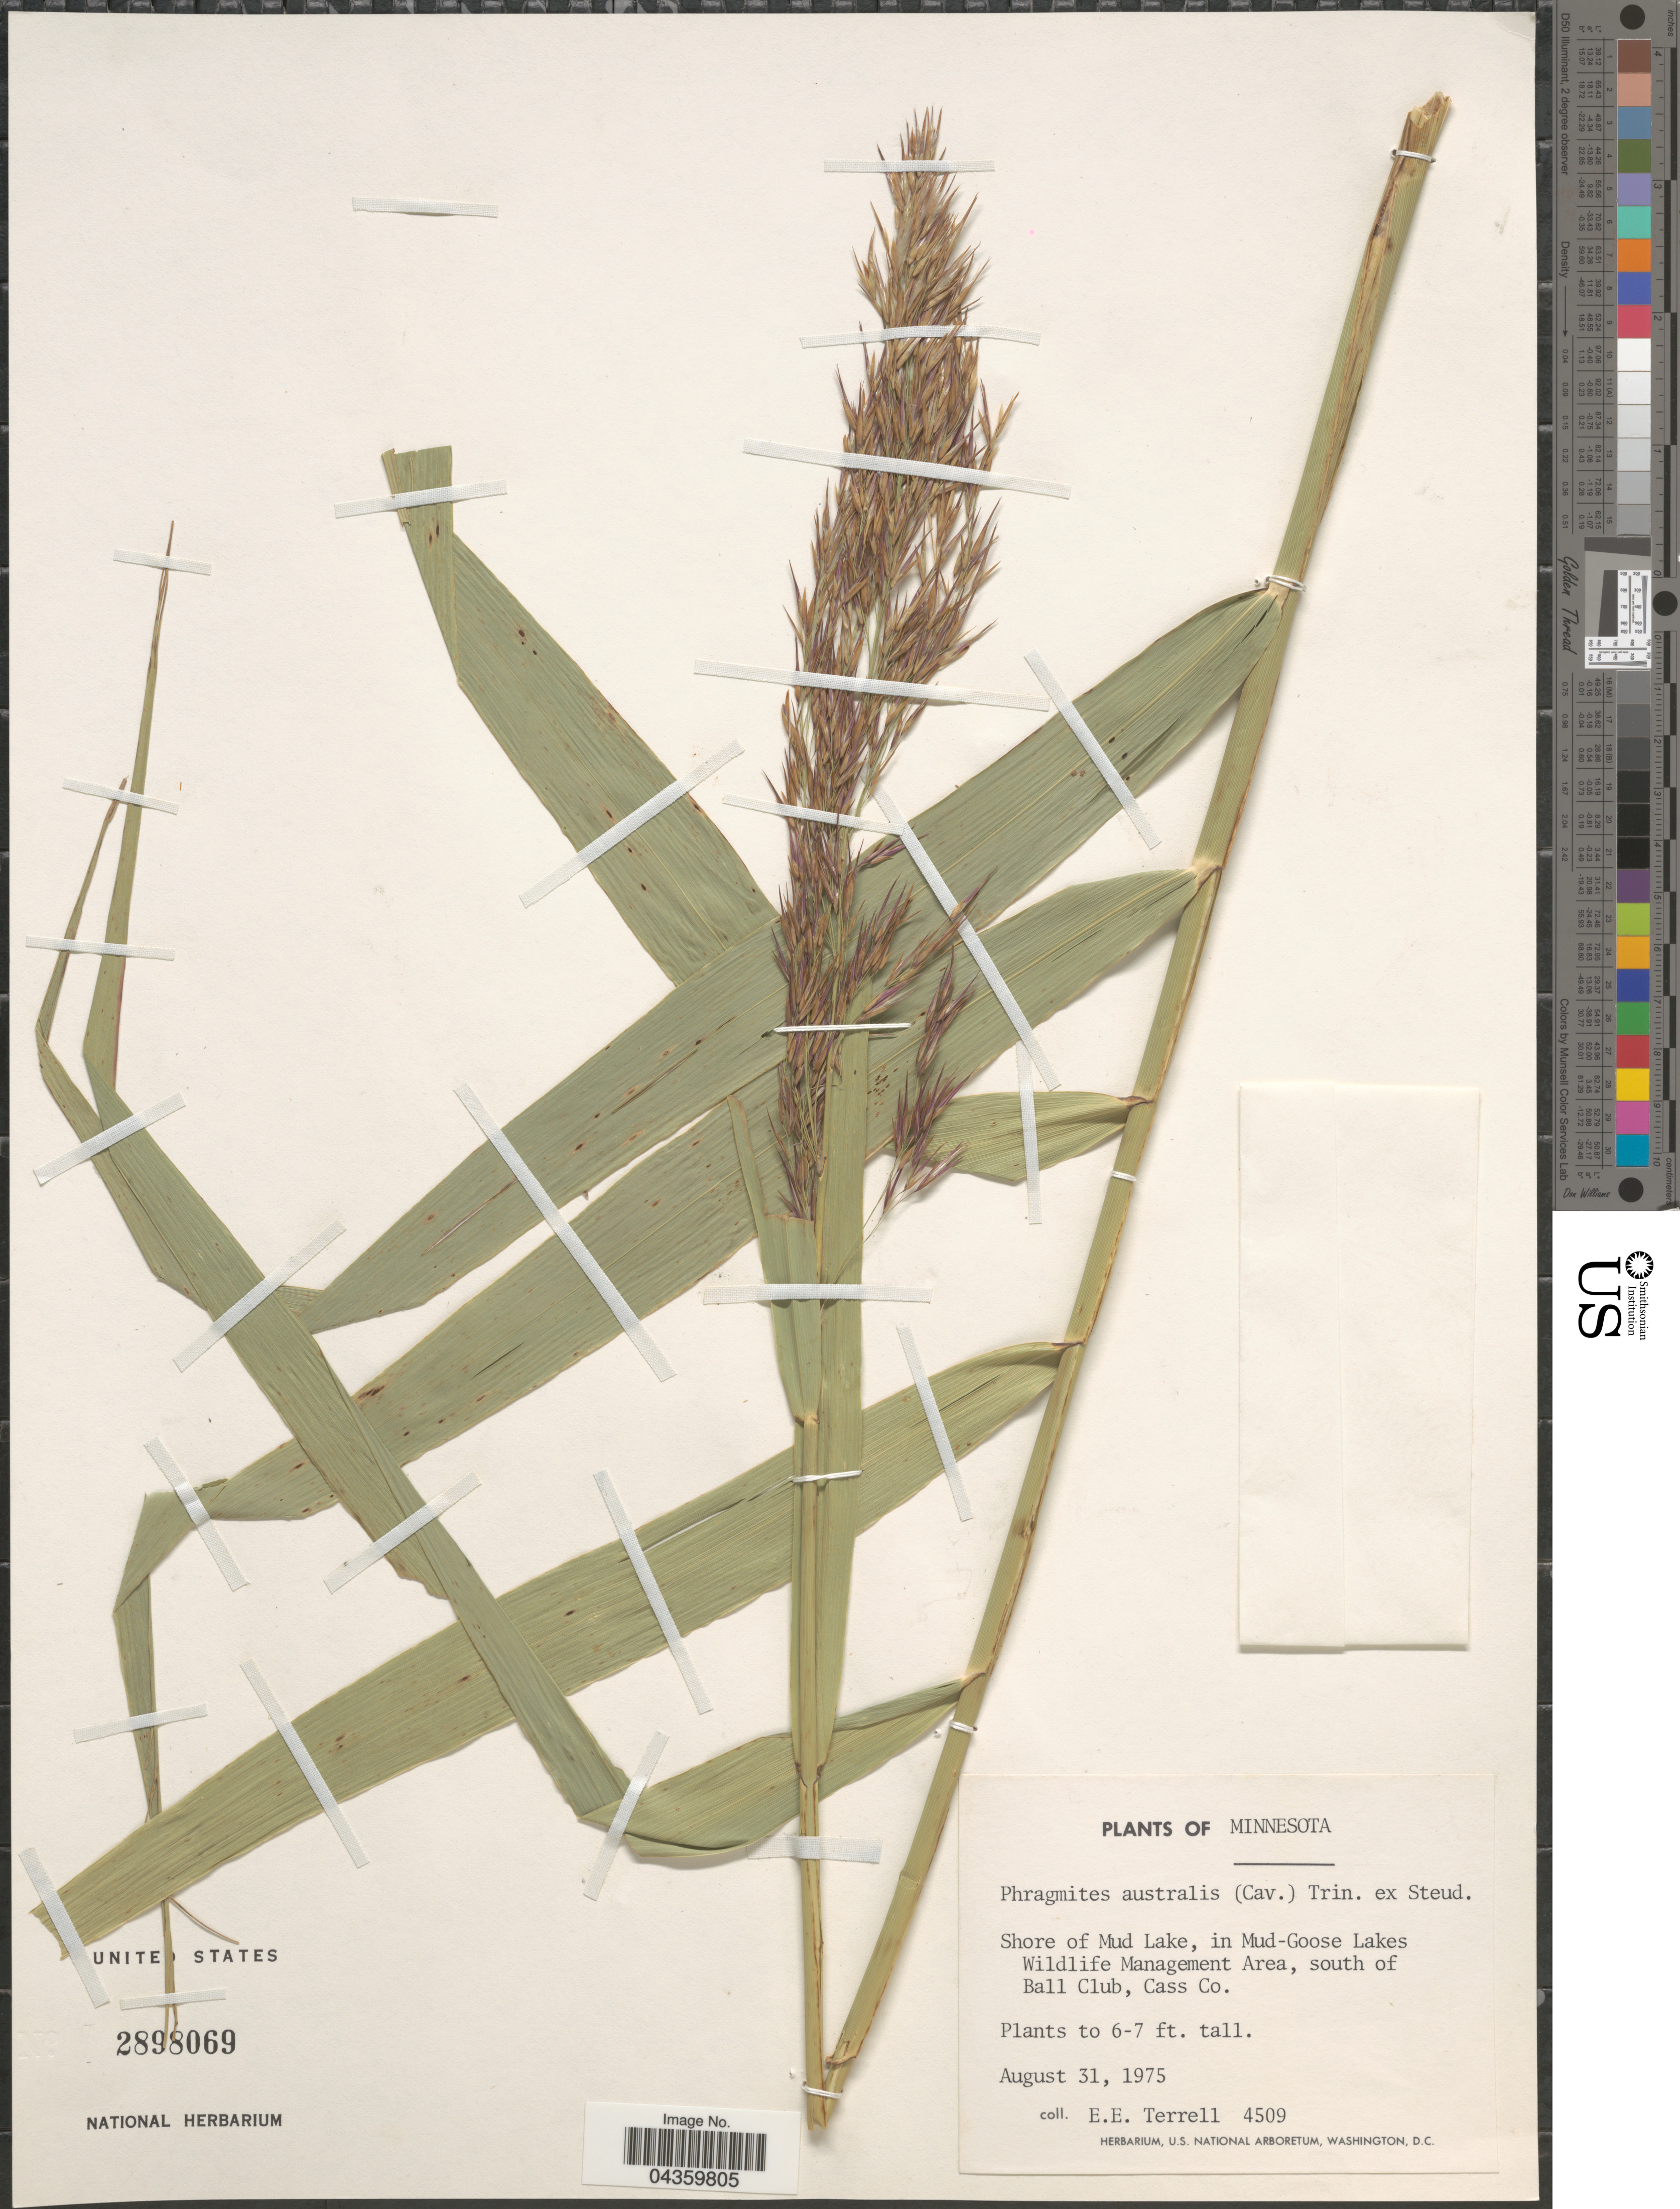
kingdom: Plantae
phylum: Tracheophyta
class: Liliopsida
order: Poales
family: Poaceae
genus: Phragmites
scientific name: Phragmites australis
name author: (Cav.) Trin. ex Steud.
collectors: E. E. Terrell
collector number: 4509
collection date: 1975-08-31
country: United States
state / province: Minnesota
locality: Shore of Mud Lake, in Mud-Goose Lakes Wildlife Management Area, south of Ball Club, Cass Co.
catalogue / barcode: US 2898069